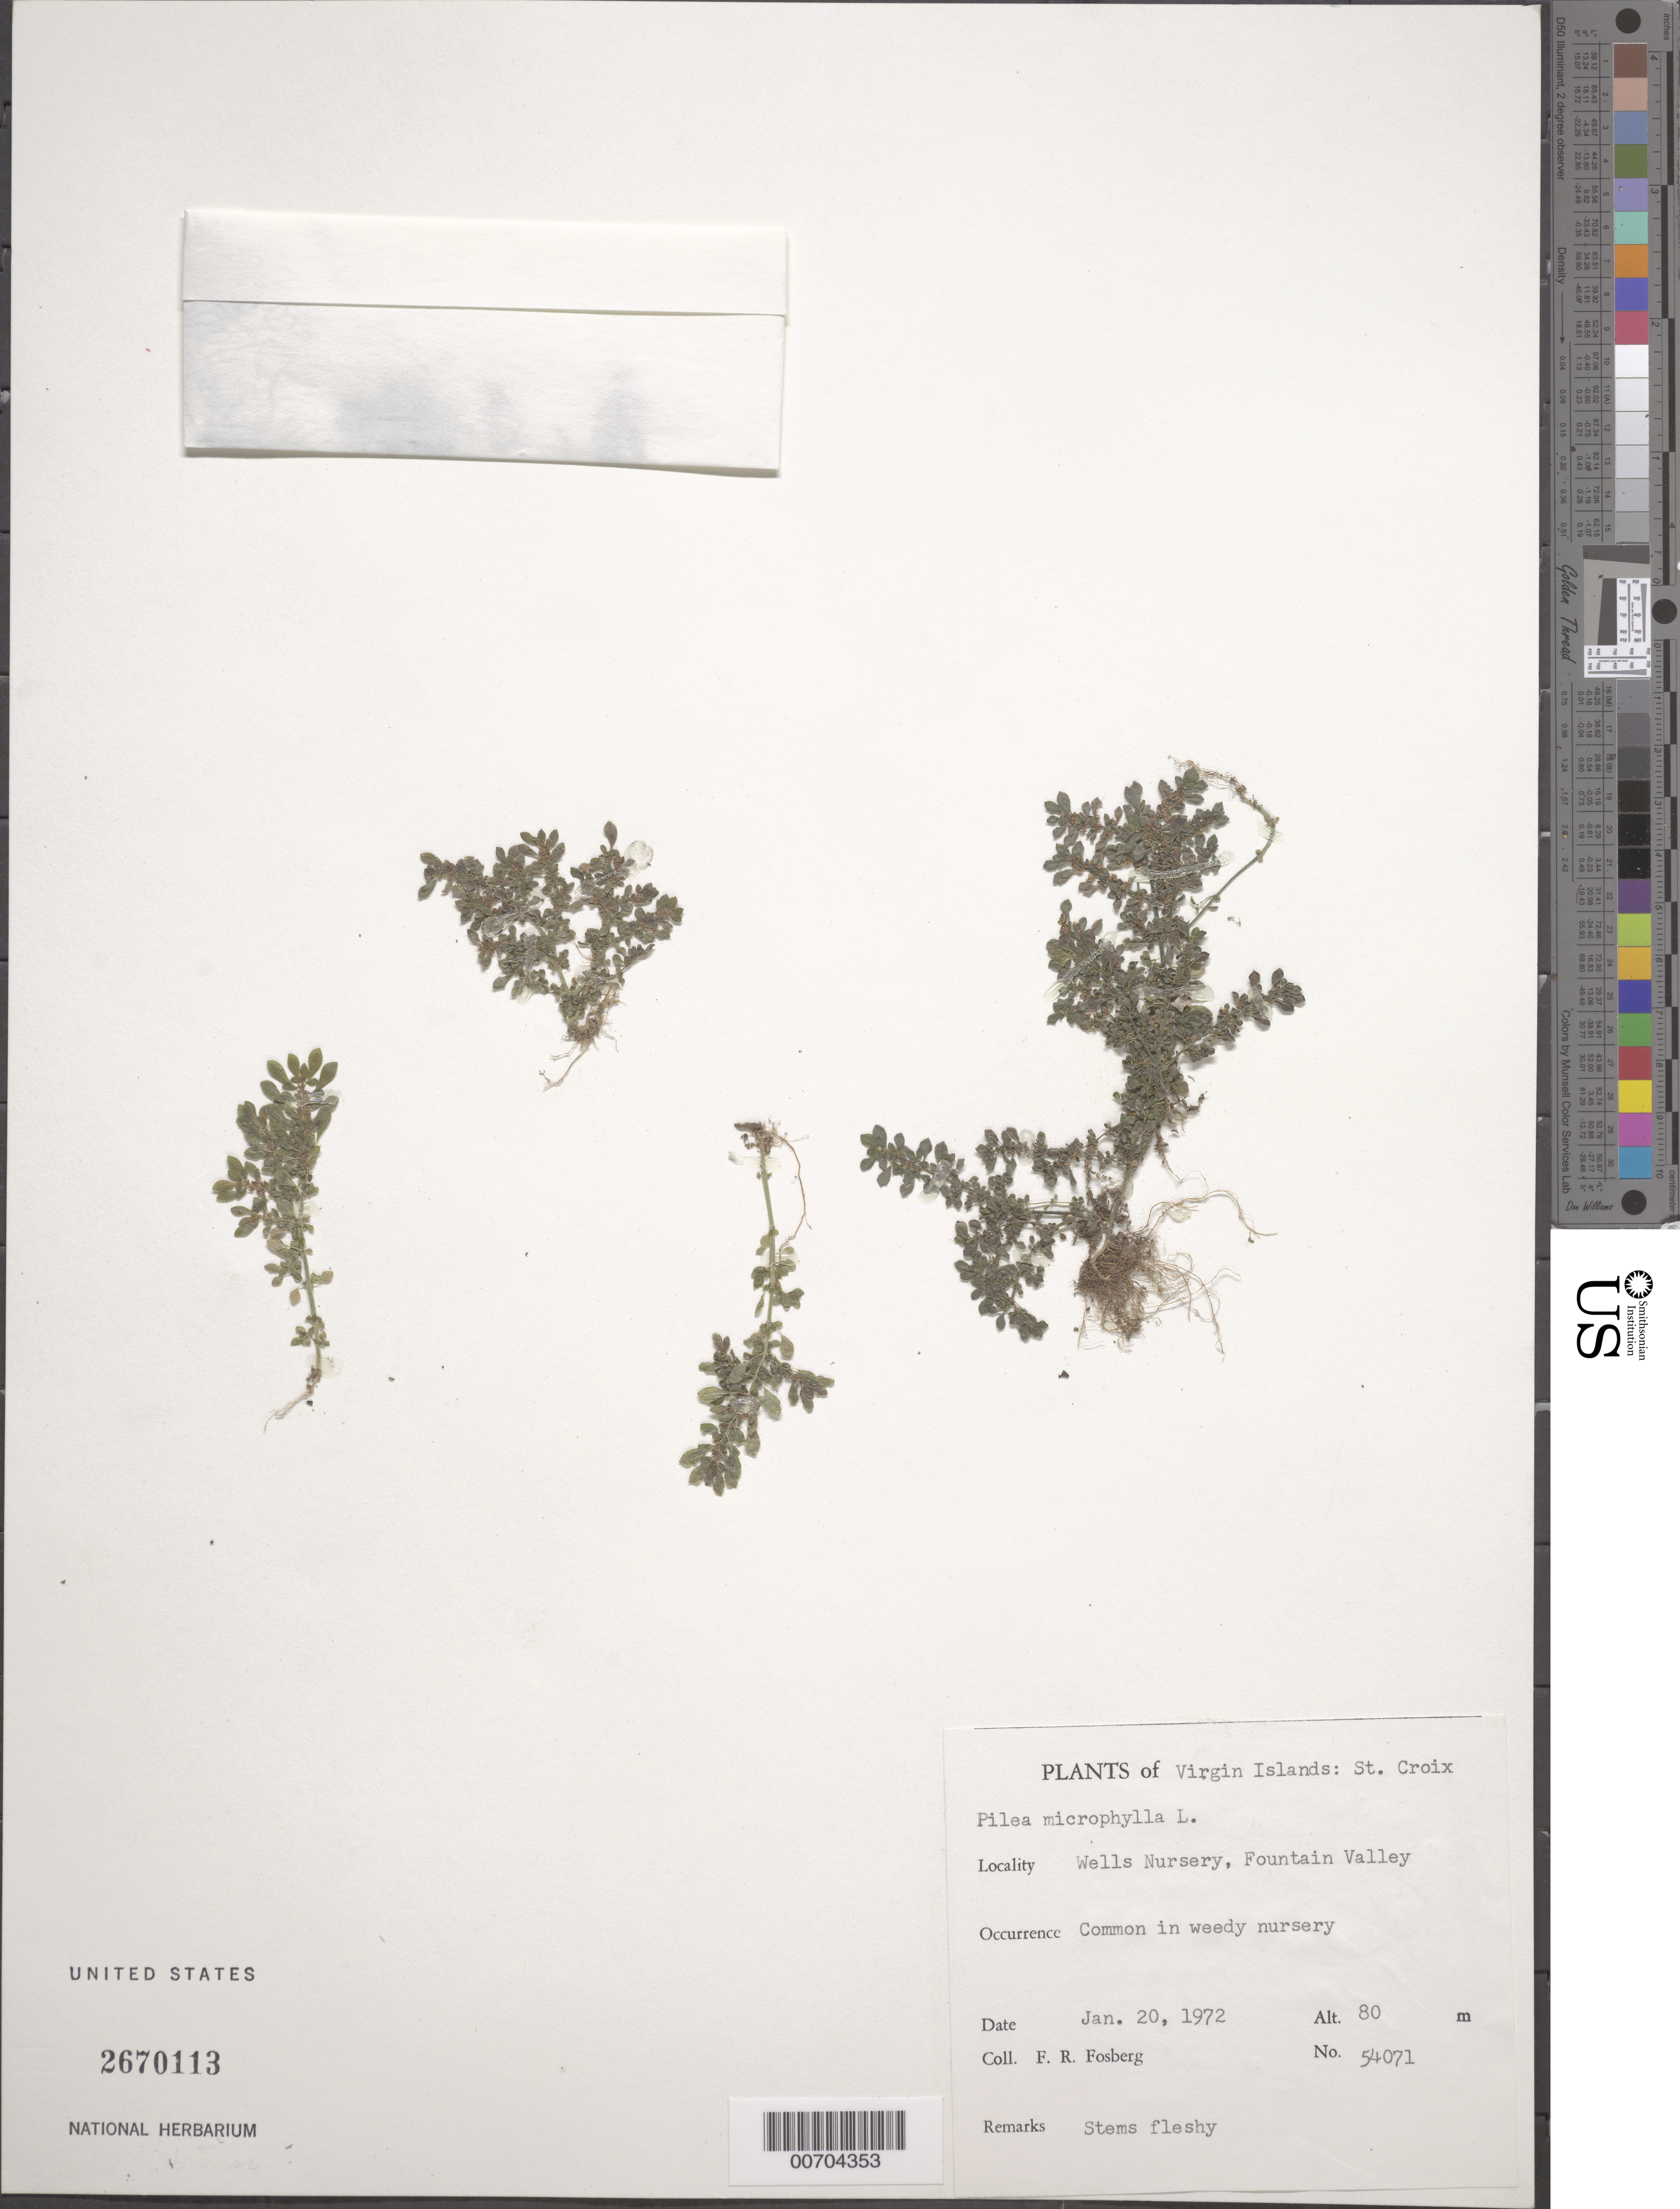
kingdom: Plantae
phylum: Tracheophyta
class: Magnoliopsida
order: Rosales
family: Urticaceae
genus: Pilea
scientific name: Pilea microphylla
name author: (L.) Liebm.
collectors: F. R. Fosberg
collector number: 54071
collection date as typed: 20 Jan 1972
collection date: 1972-01-20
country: U.S. Virgin Islands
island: St. Croix Island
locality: Wells Nursery, Fountain Valley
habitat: Weedy nursery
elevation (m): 80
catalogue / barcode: US 2670113